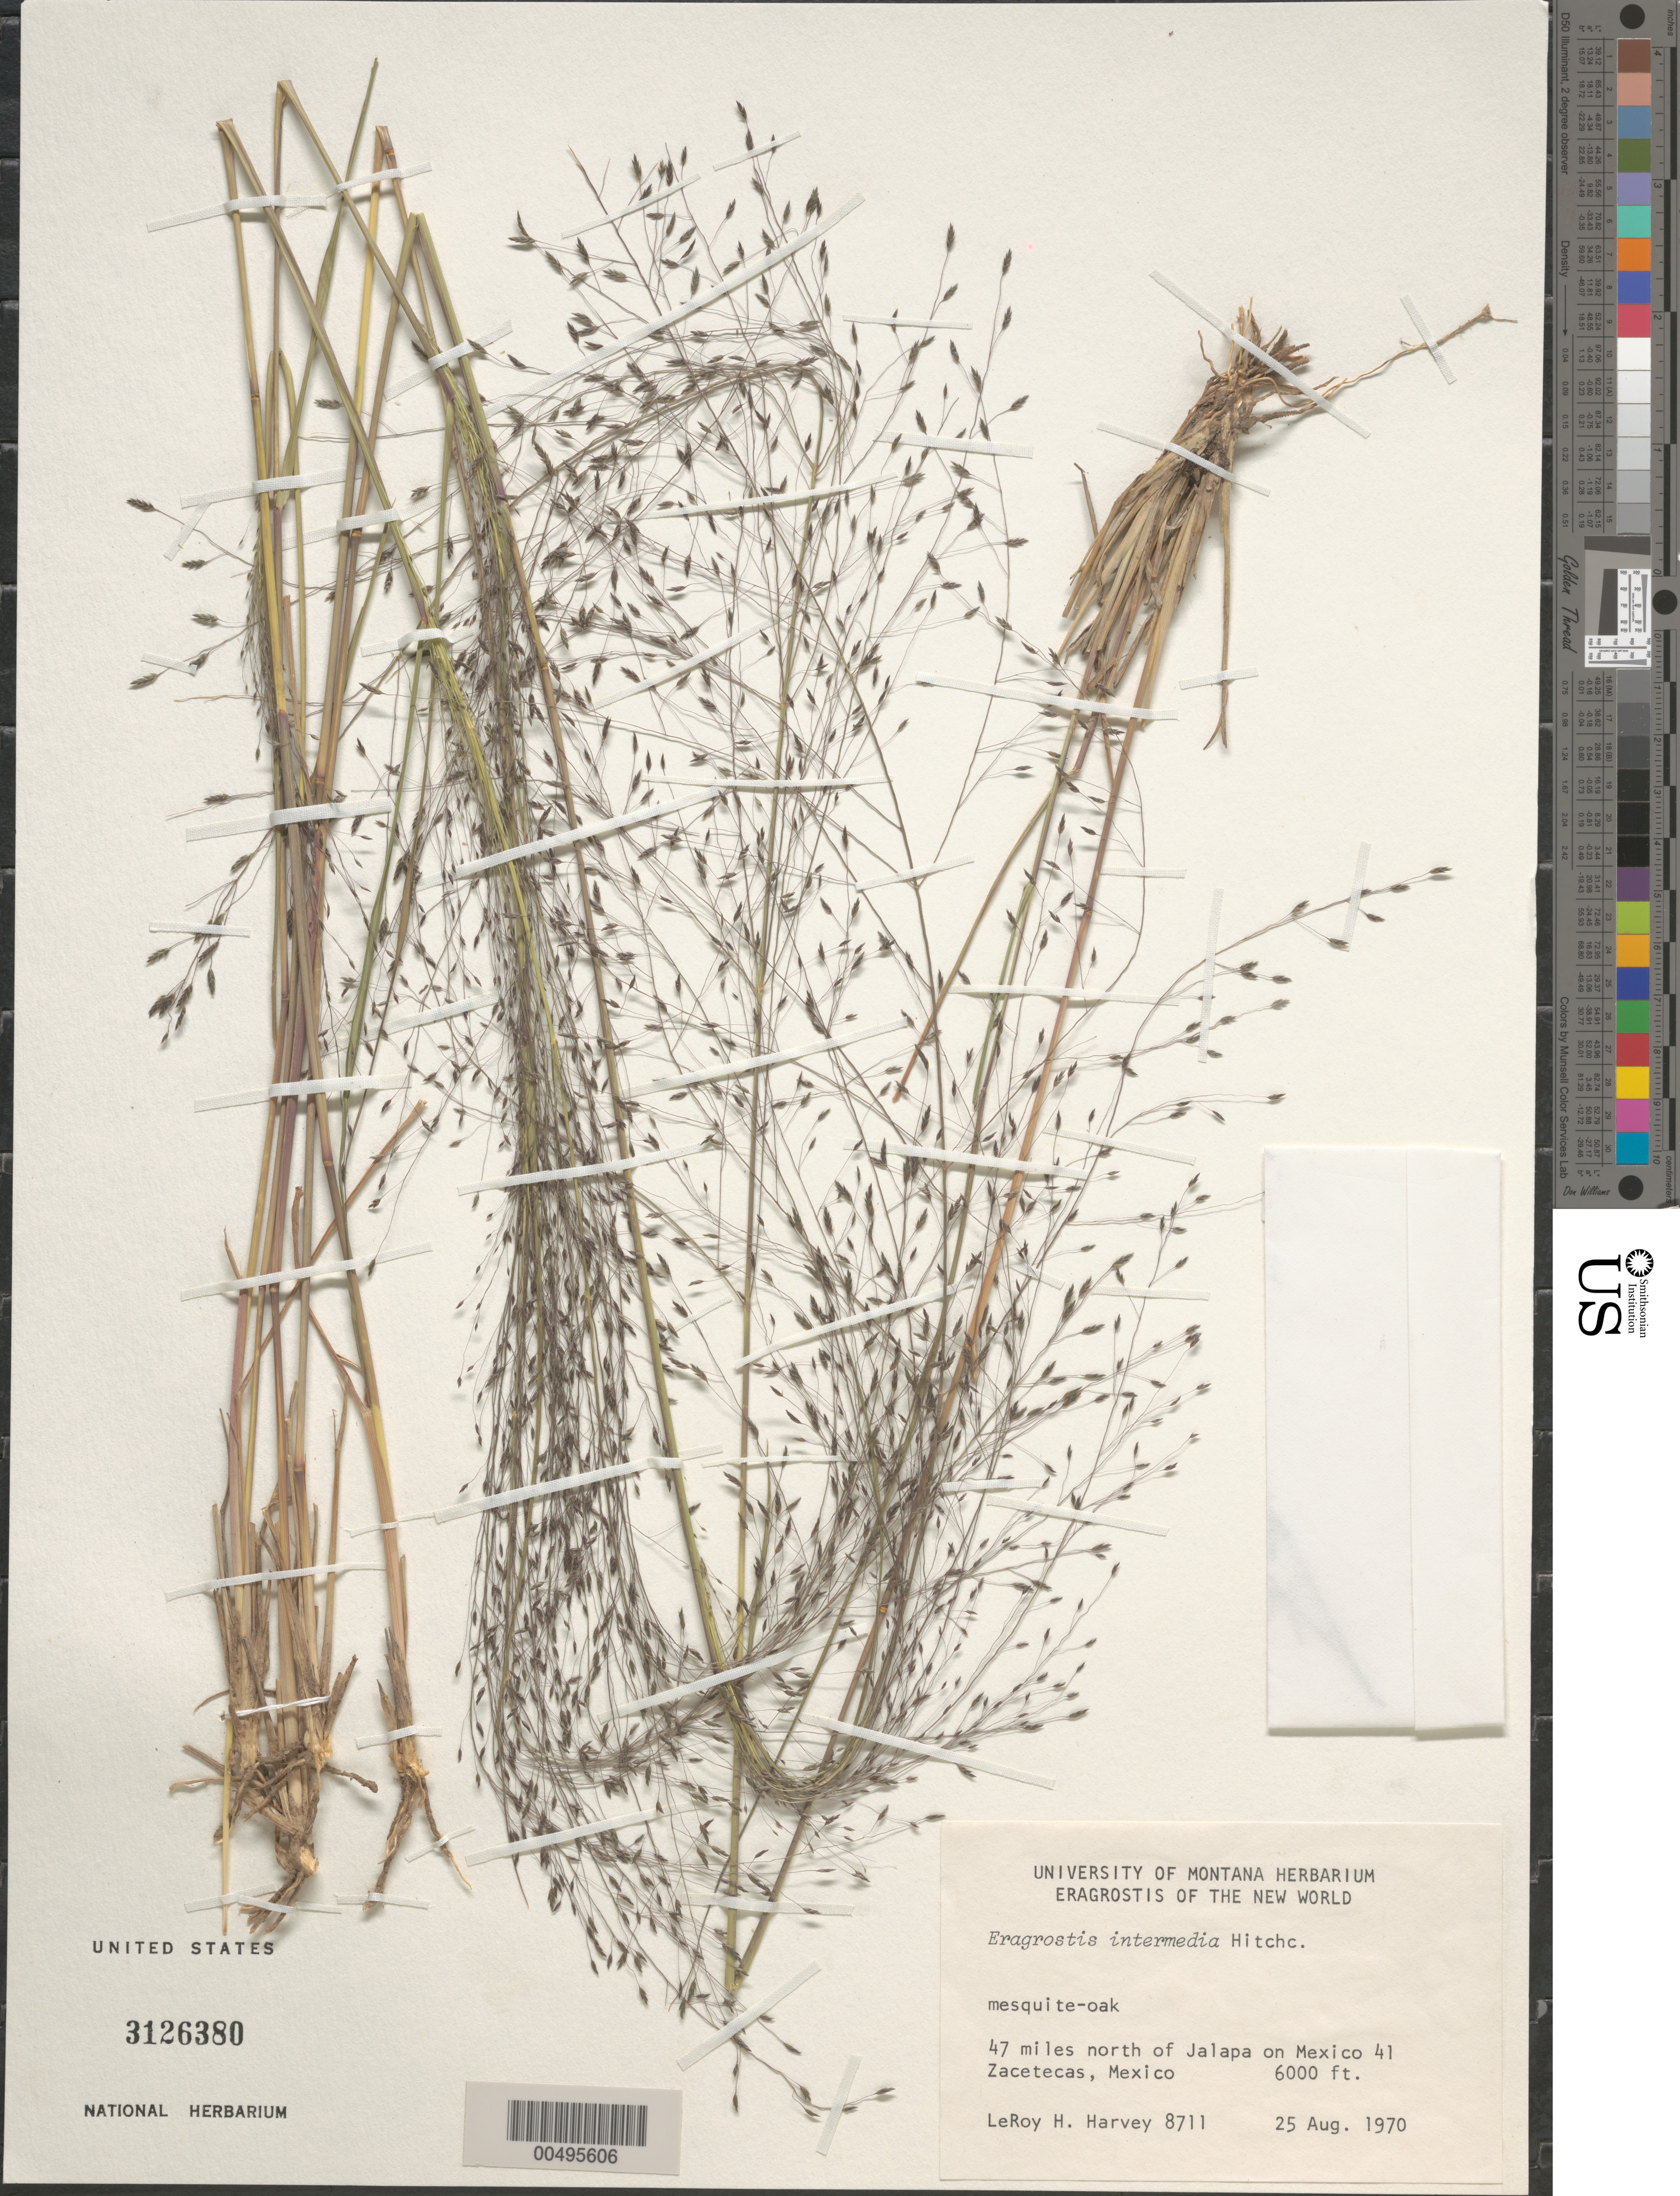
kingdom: Plantae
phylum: Tracheophyta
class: Liliopsida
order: Poales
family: Poaceae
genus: Eragrostis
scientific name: Eragrostis intermedia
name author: Hitchc.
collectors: L. H. Harvey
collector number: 8711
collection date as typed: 25 Aug 1970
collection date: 1970-08-25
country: Mexico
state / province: Zacatecas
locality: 47 mi N of Jalapa on Mex 41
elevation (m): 1829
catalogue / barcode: US 3126380